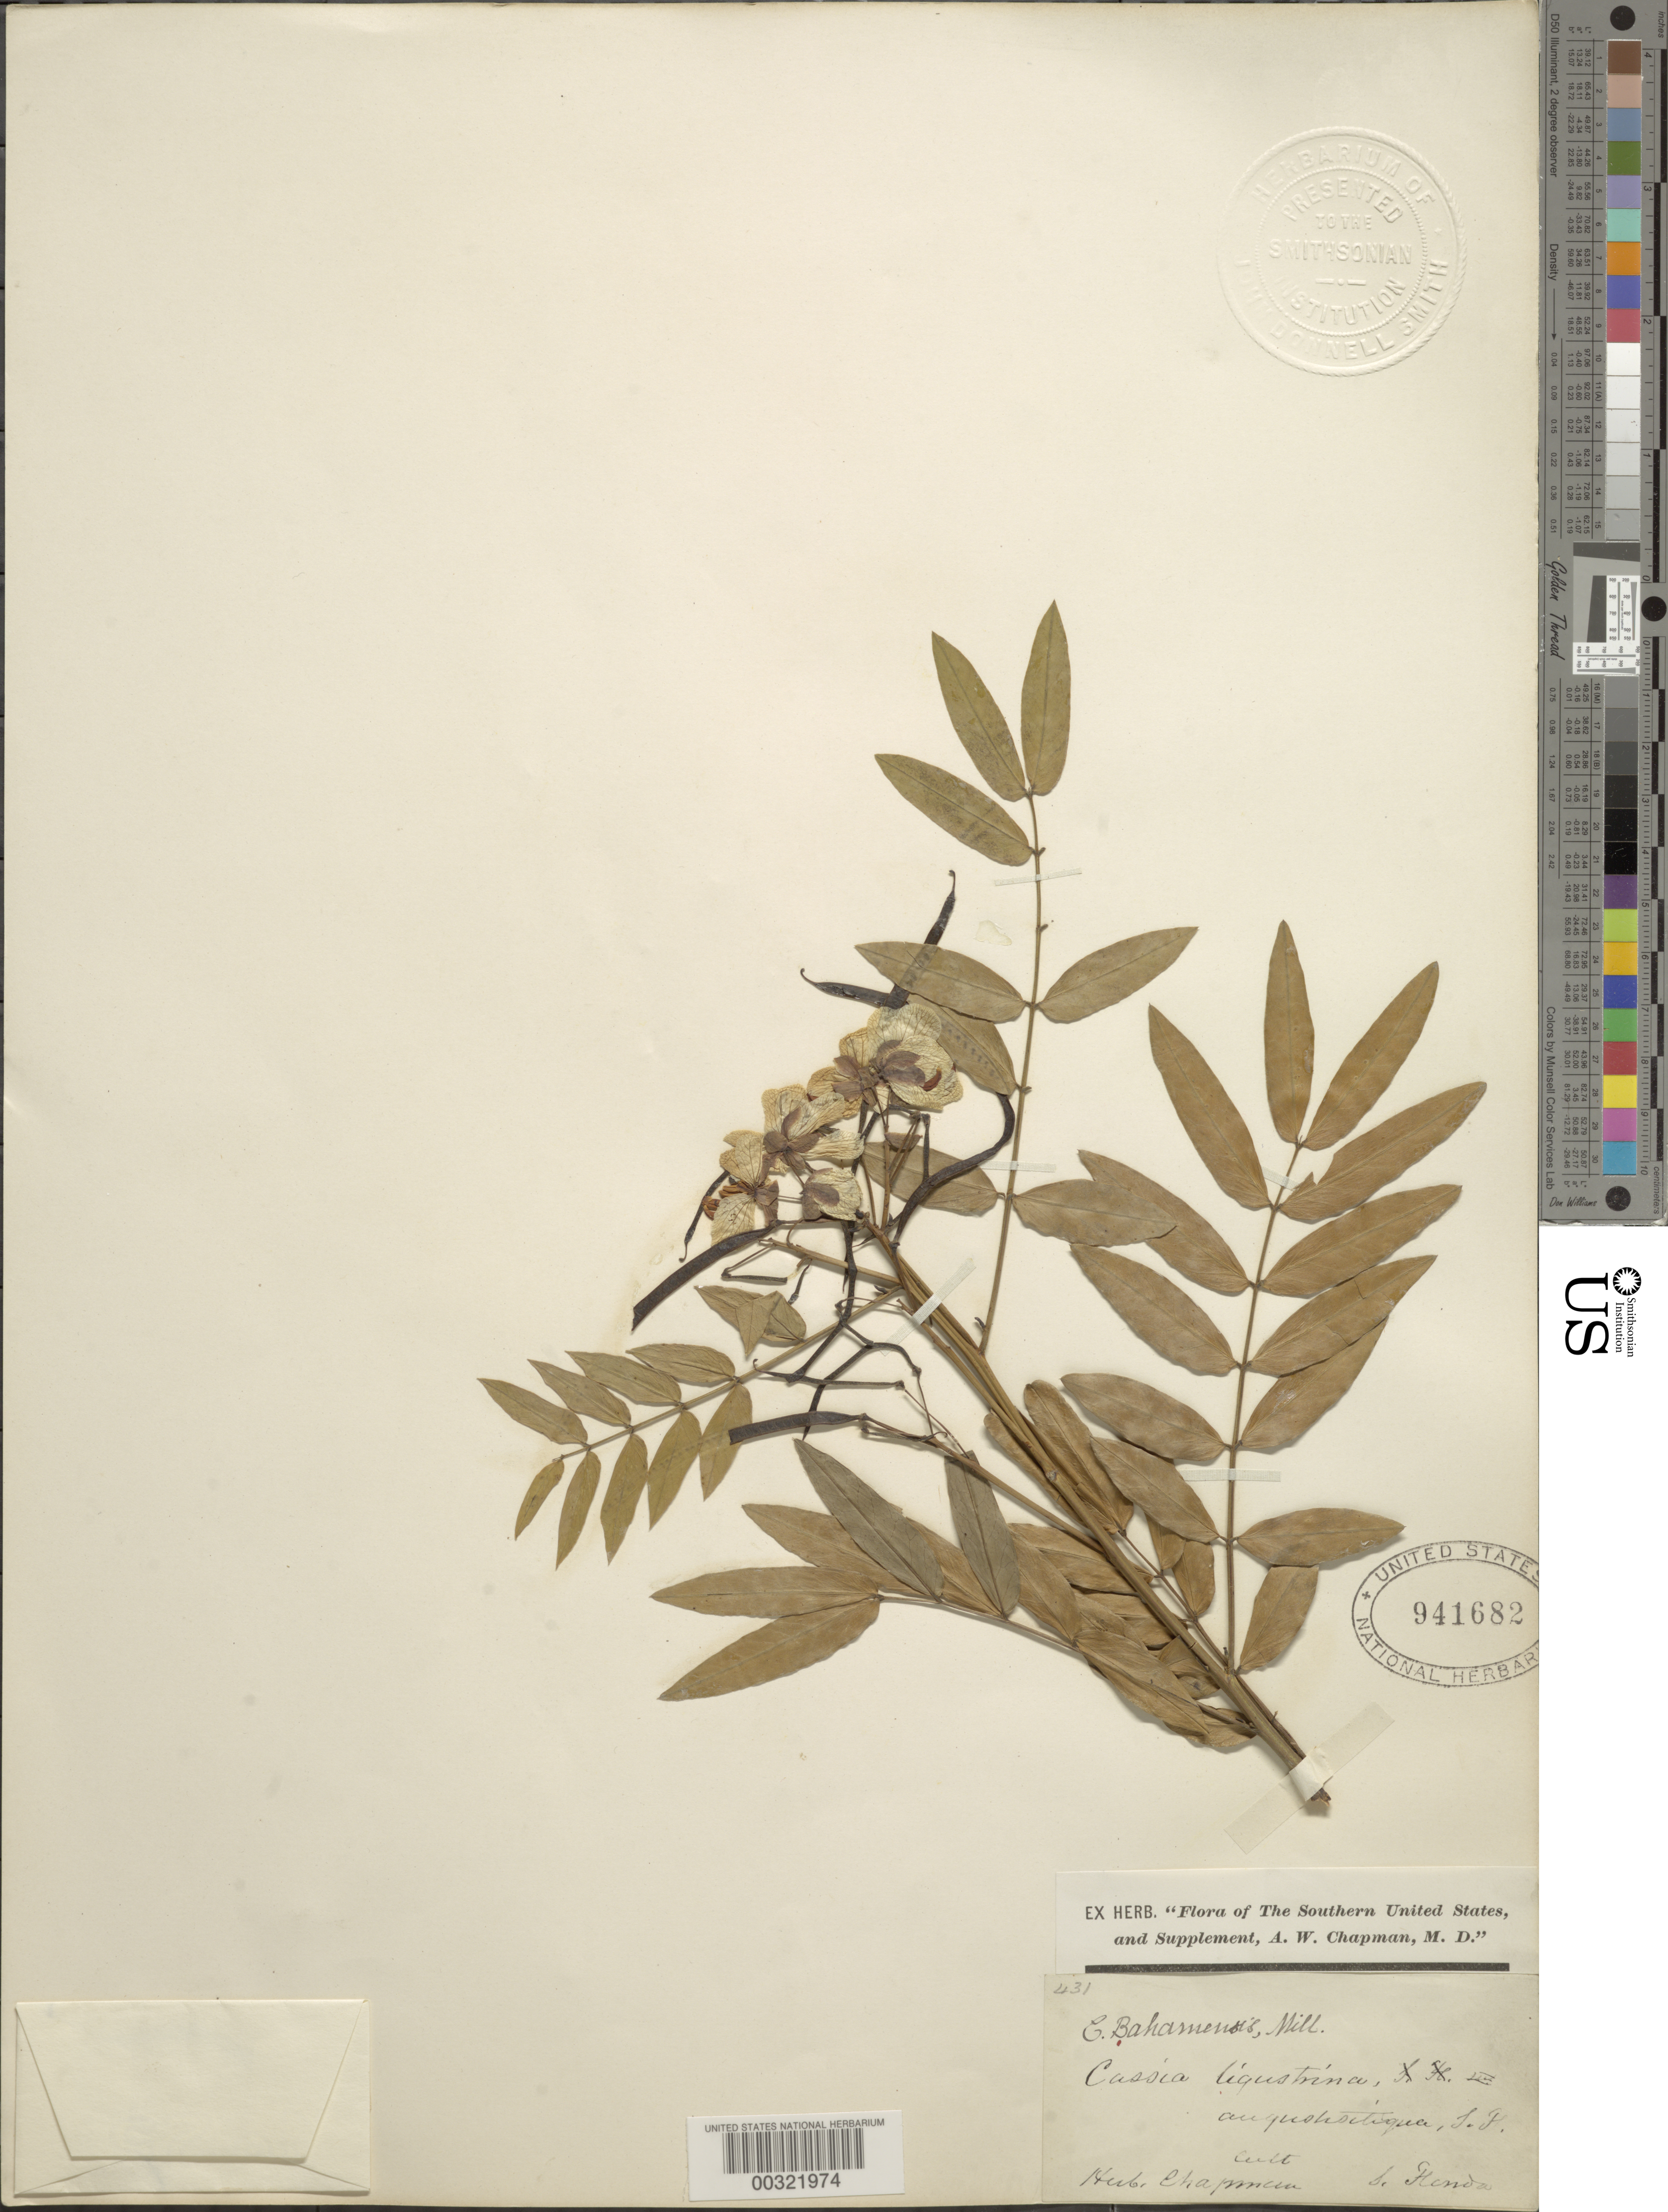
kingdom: Plantae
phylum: Tracheophyta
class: Magnoliopsida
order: Fabales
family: Fabaceae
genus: Senna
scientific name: Senna ligustrina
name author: (L.) H.S. Irwin & Barneby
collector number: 431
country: United States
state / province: Florida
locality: S florida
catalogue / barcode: US 941682